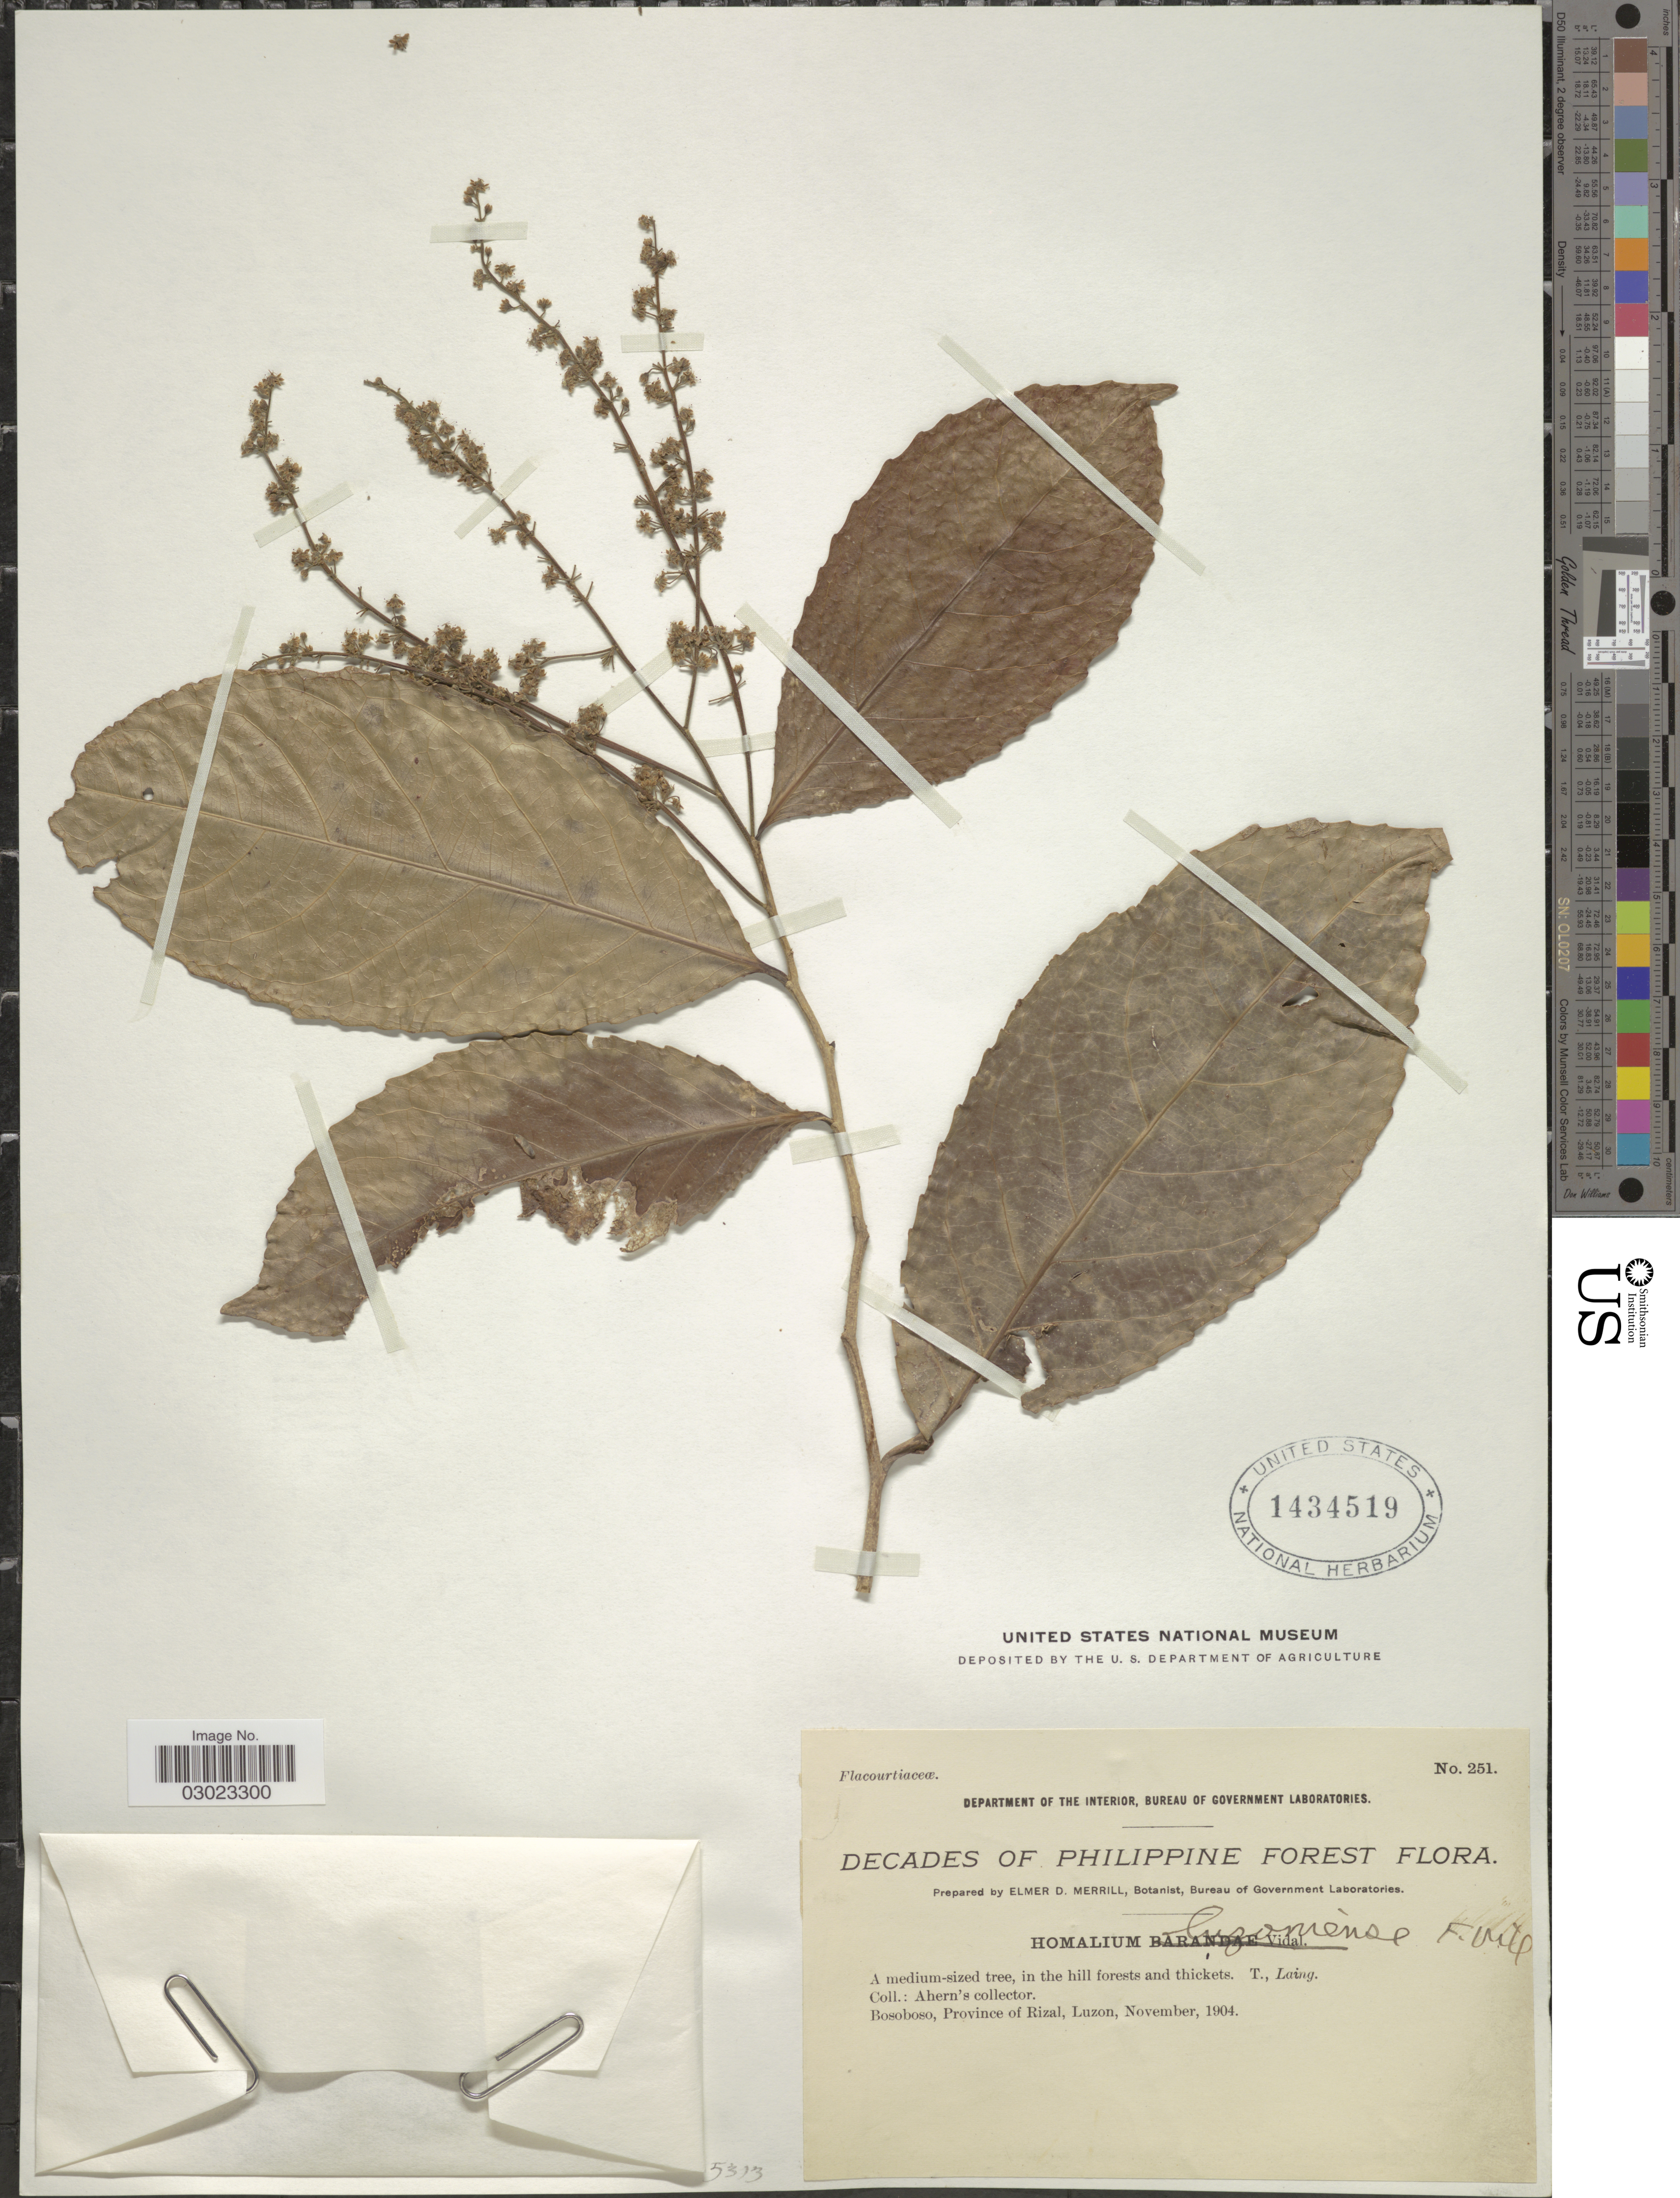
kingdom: Plantae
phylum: Tracheophyta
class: Magnoliopsida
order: Malpighiales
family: Salicaceae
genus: Homalium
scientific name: Homalium luzoniense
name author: Fern.-Vill.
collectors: Ahern's collector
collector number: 251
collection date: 1904-11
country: Philippines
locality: Bosoboso, Province of Rizal, Luzon.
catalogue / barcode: US 1434519